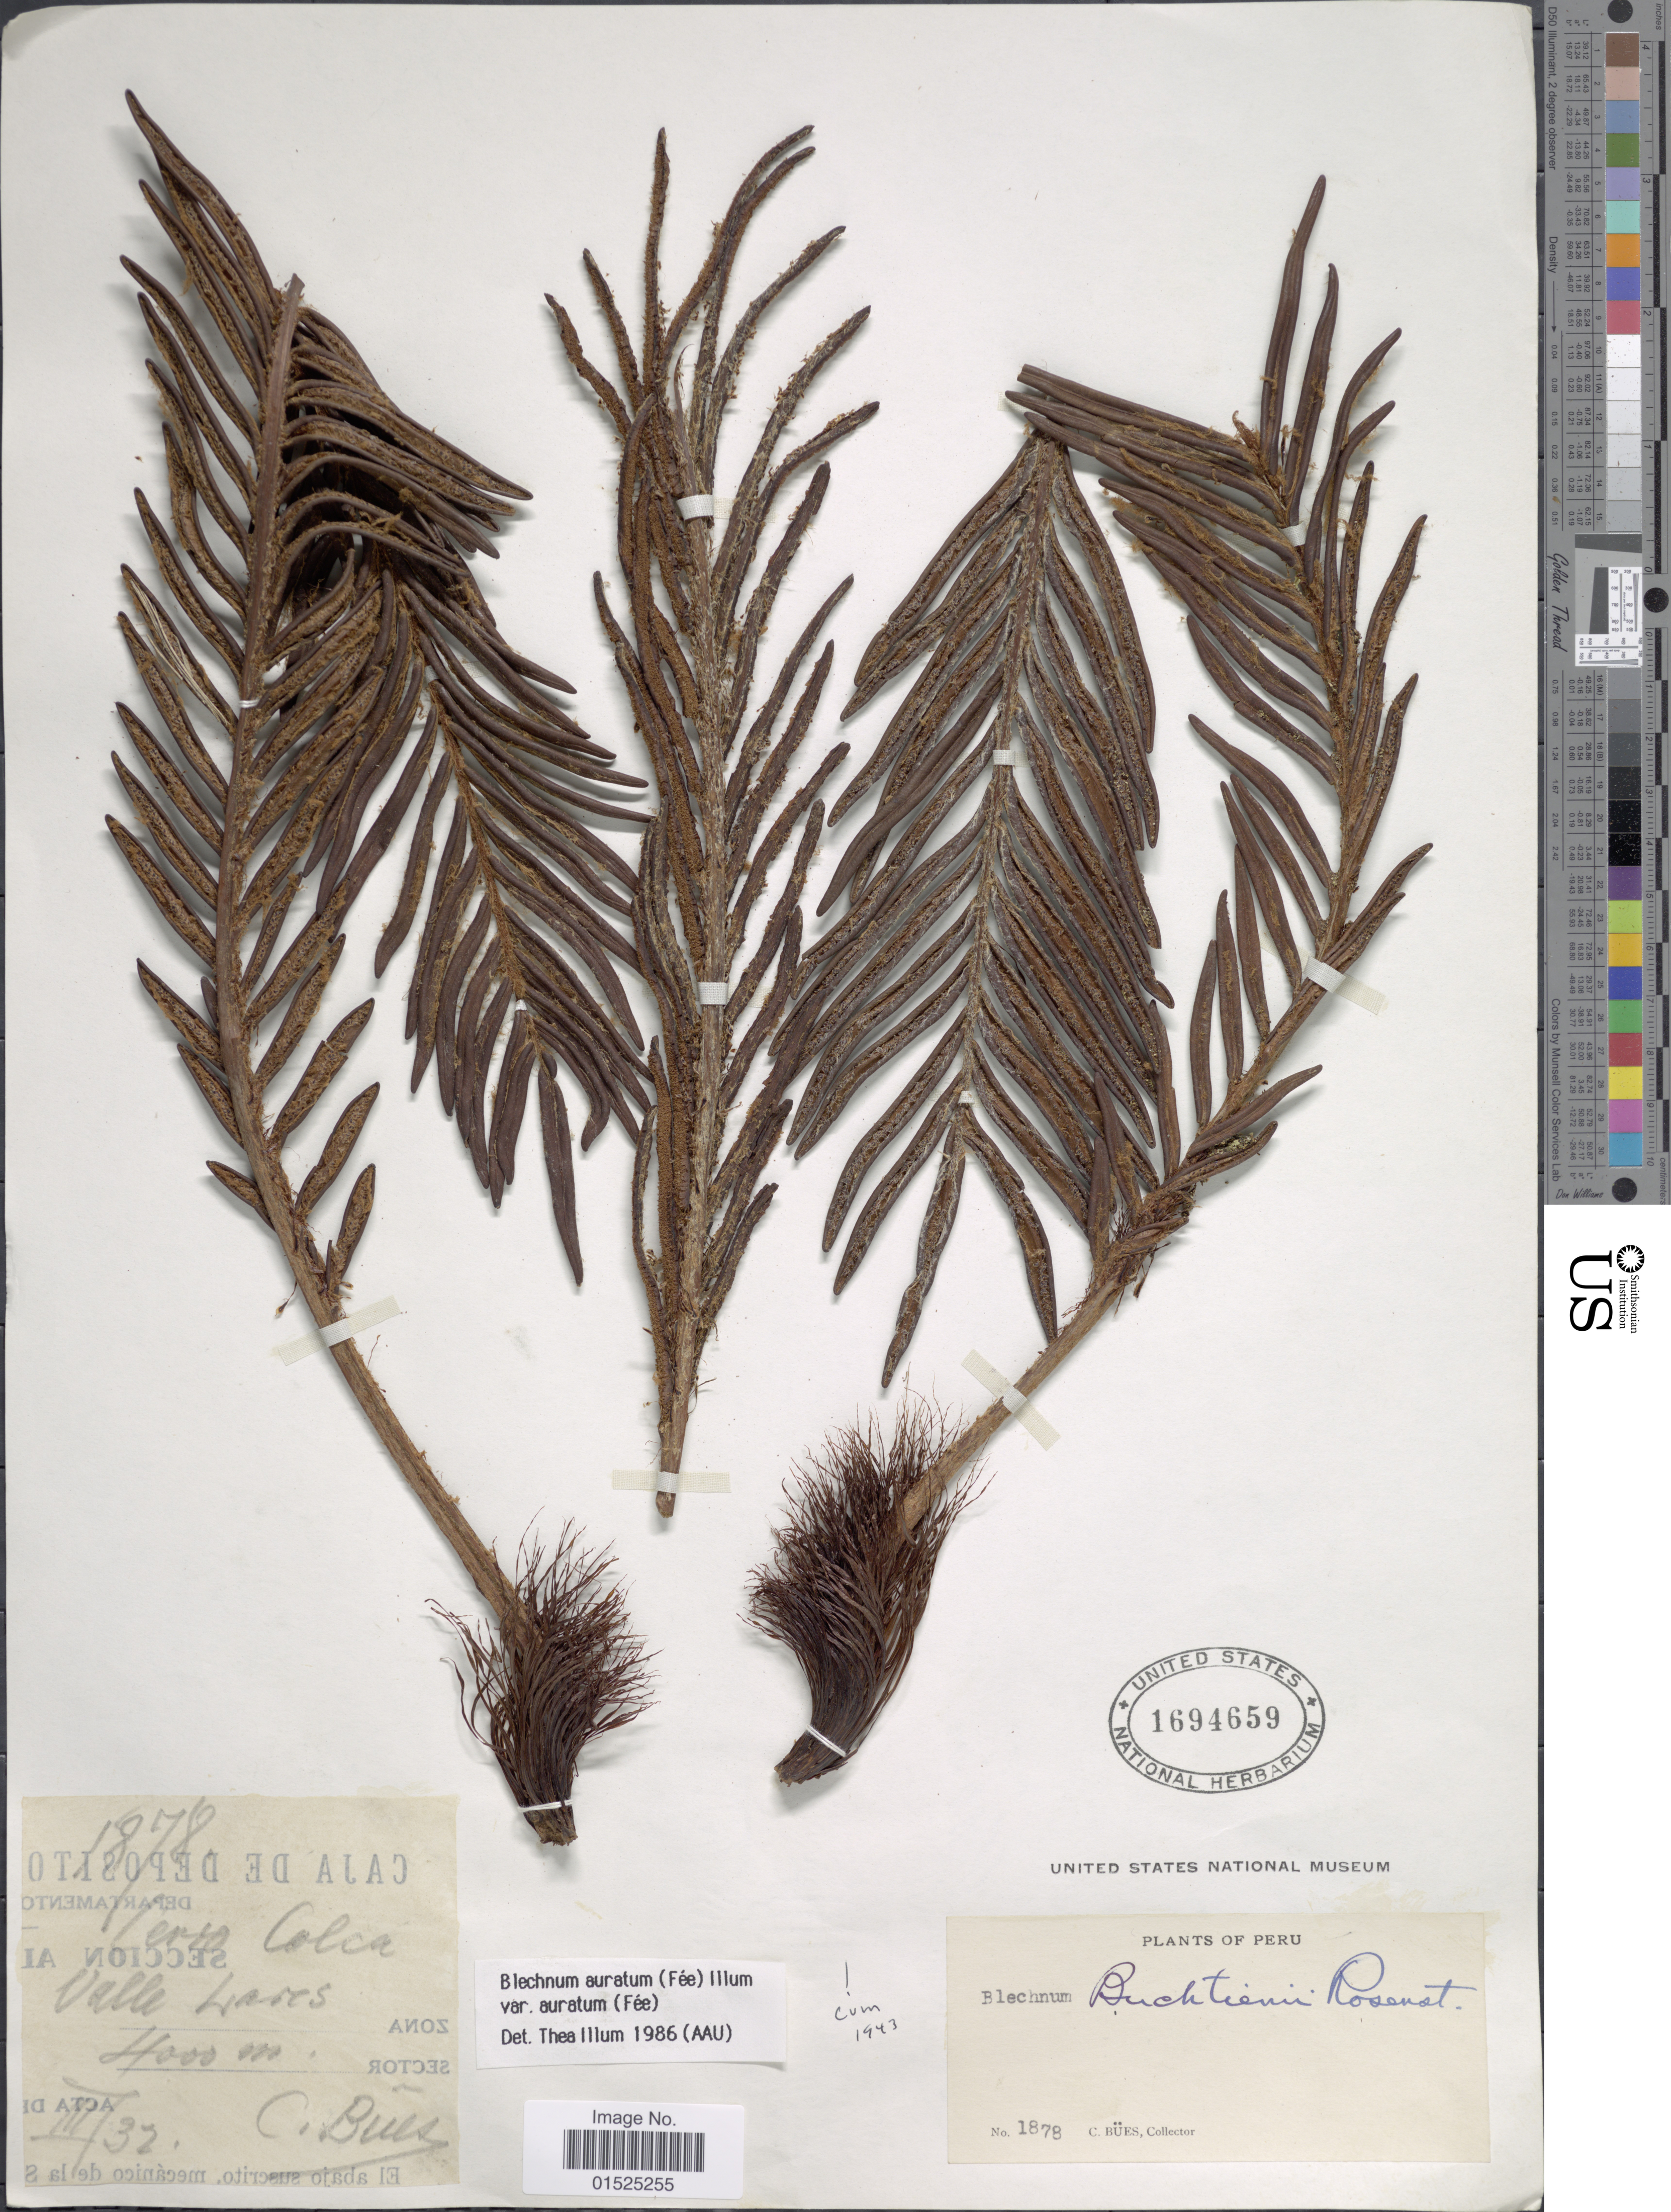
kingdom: Plantae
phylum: Tracheophyta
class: Polypodiopsida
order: Polypodiales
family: Blechnaceae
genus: Blechnum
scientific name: Blechnum auratum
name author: (Fée) R.M. Tryon & Stolze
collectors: C. Bues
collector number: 1878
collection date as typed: Transcribed d/m/y: /3/32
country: Peru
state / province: Cusco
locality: Cerro Colca, Valle Lares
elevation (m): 4000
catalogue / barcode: US 1694659